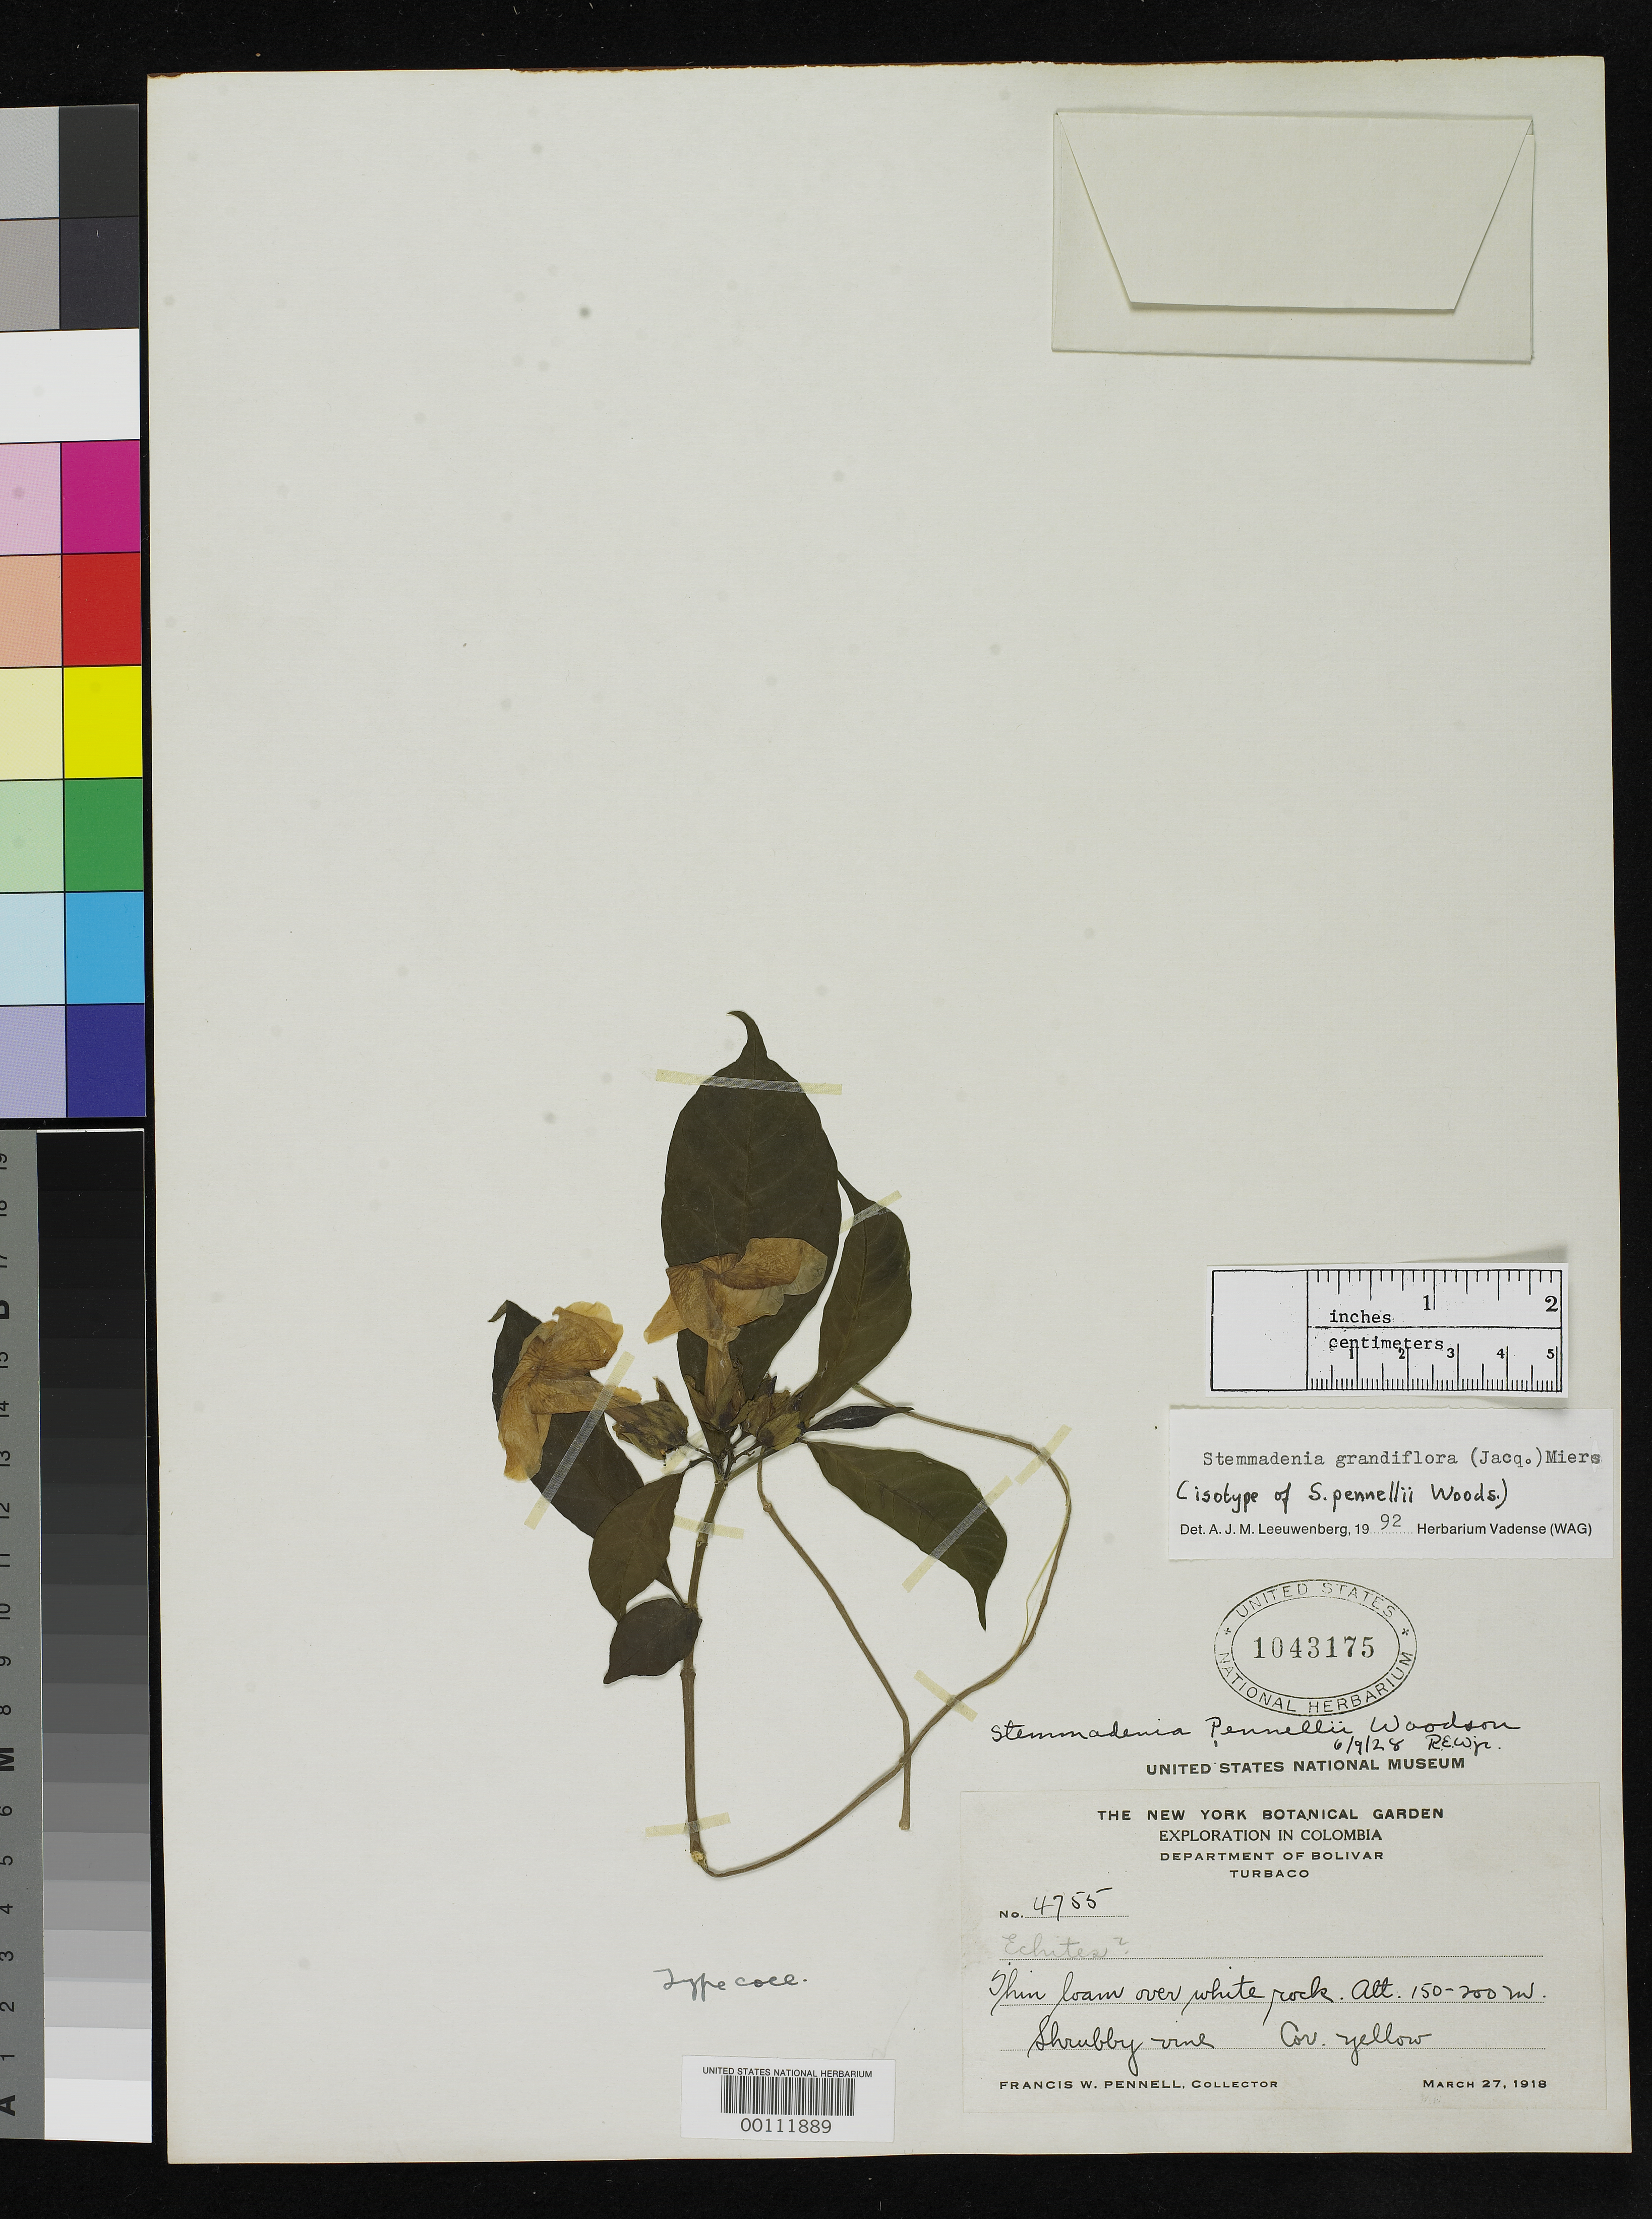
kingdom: Plantae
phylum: Tracheophyta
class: Magnoliopsida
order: Gentianales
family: Apocynaceae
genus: Stemmadenia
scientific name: Stemmadenia pennellii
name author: Woodson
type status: Isotype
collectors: F. W. Pennell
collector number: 4755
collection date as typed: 27 Mar 1918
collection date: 1918-03-27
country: Colombia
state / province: Bolívar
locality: Turbaco.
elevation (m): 150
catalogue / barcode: US 1043175